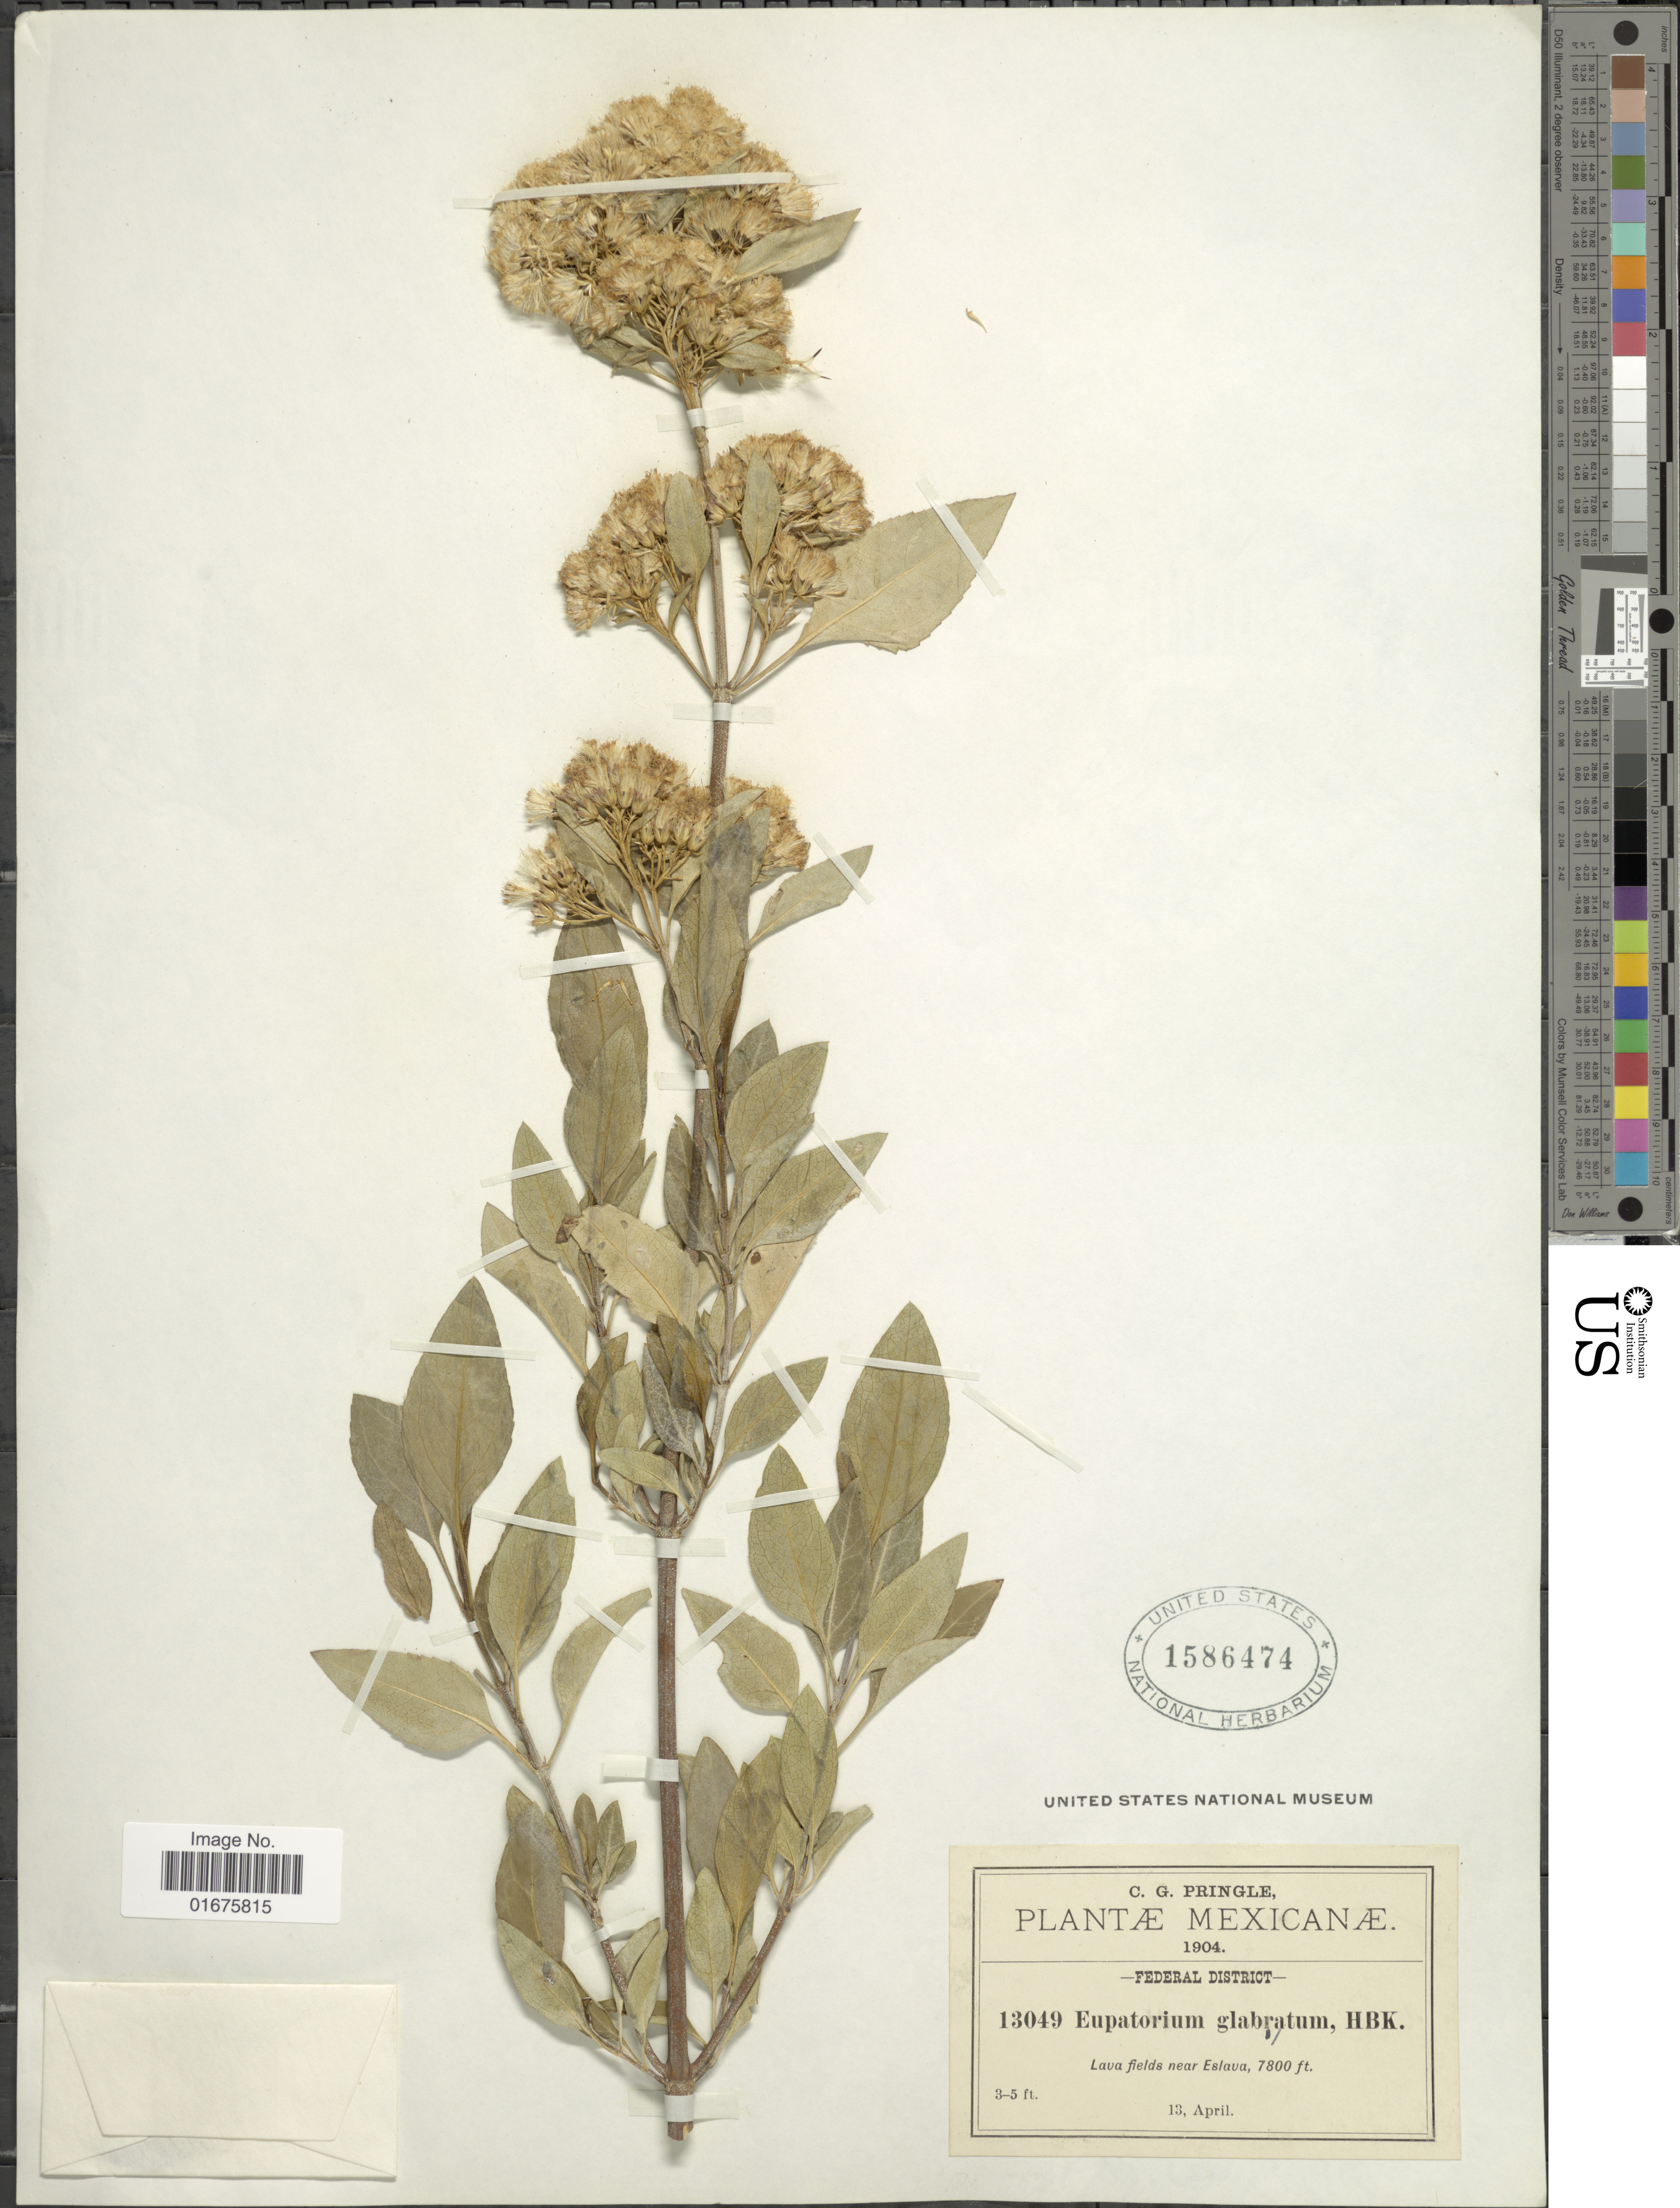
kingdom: Plantae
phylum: Tracheophyta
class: Magnoliopsida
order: Asterales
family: Asteraceae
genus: Ageratina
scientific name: Ageratina glabrata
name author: (Kunth) R.M. King & H. Rob.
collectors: C. G. Pringle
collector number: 13049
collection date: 1904-04-13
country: Mexico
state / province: Distrito Federal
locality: Federal District, Lava fields near Eslava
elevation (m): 2377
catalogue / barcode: US 1586474